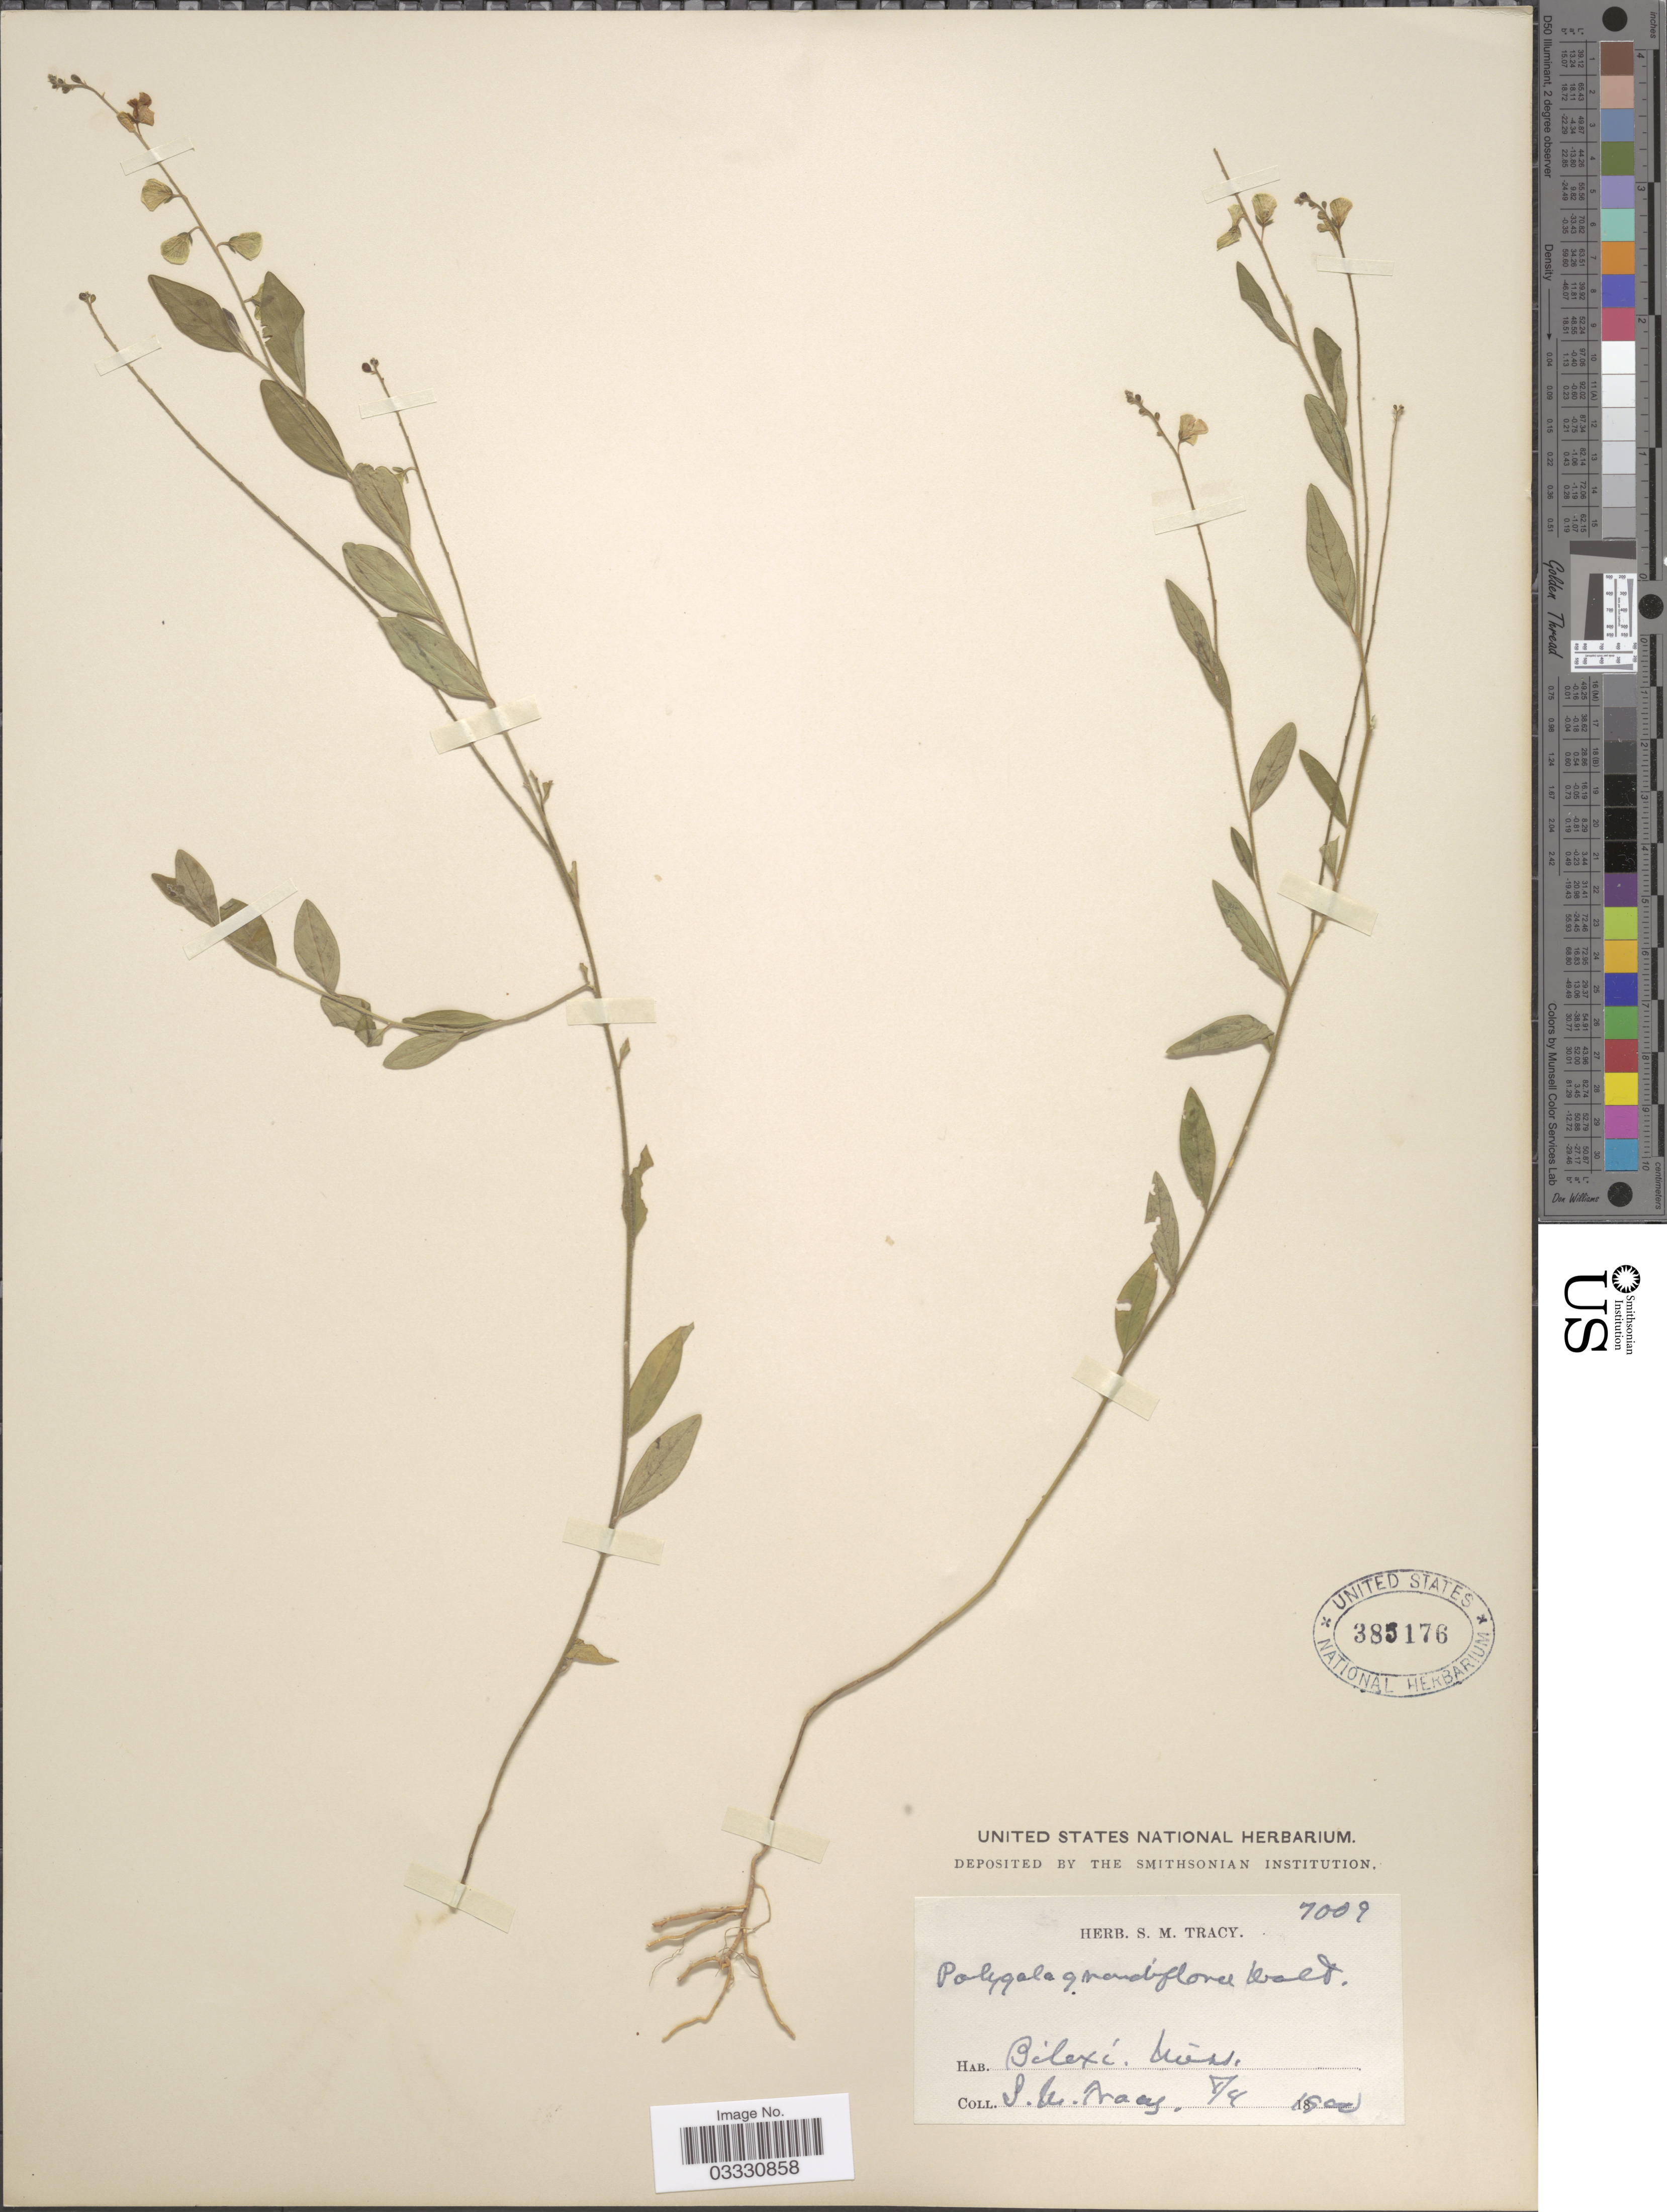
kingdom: Plantae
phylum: Tracheophyta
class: Magnoliopsida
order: Fabales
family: Polygalaceae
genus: Asemeia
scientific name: Asemeia grandiflora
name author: (Walter) Small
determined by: Strong, Mark T., (BOT), Smithsonian Institution - National Museum of Natural History (UNITED STATES)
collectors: S. M. Tracy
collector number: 7009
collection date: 1900-08-04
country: United States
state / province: Mississippi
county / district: Harrison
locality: Biloxi.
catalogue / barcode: US 385176